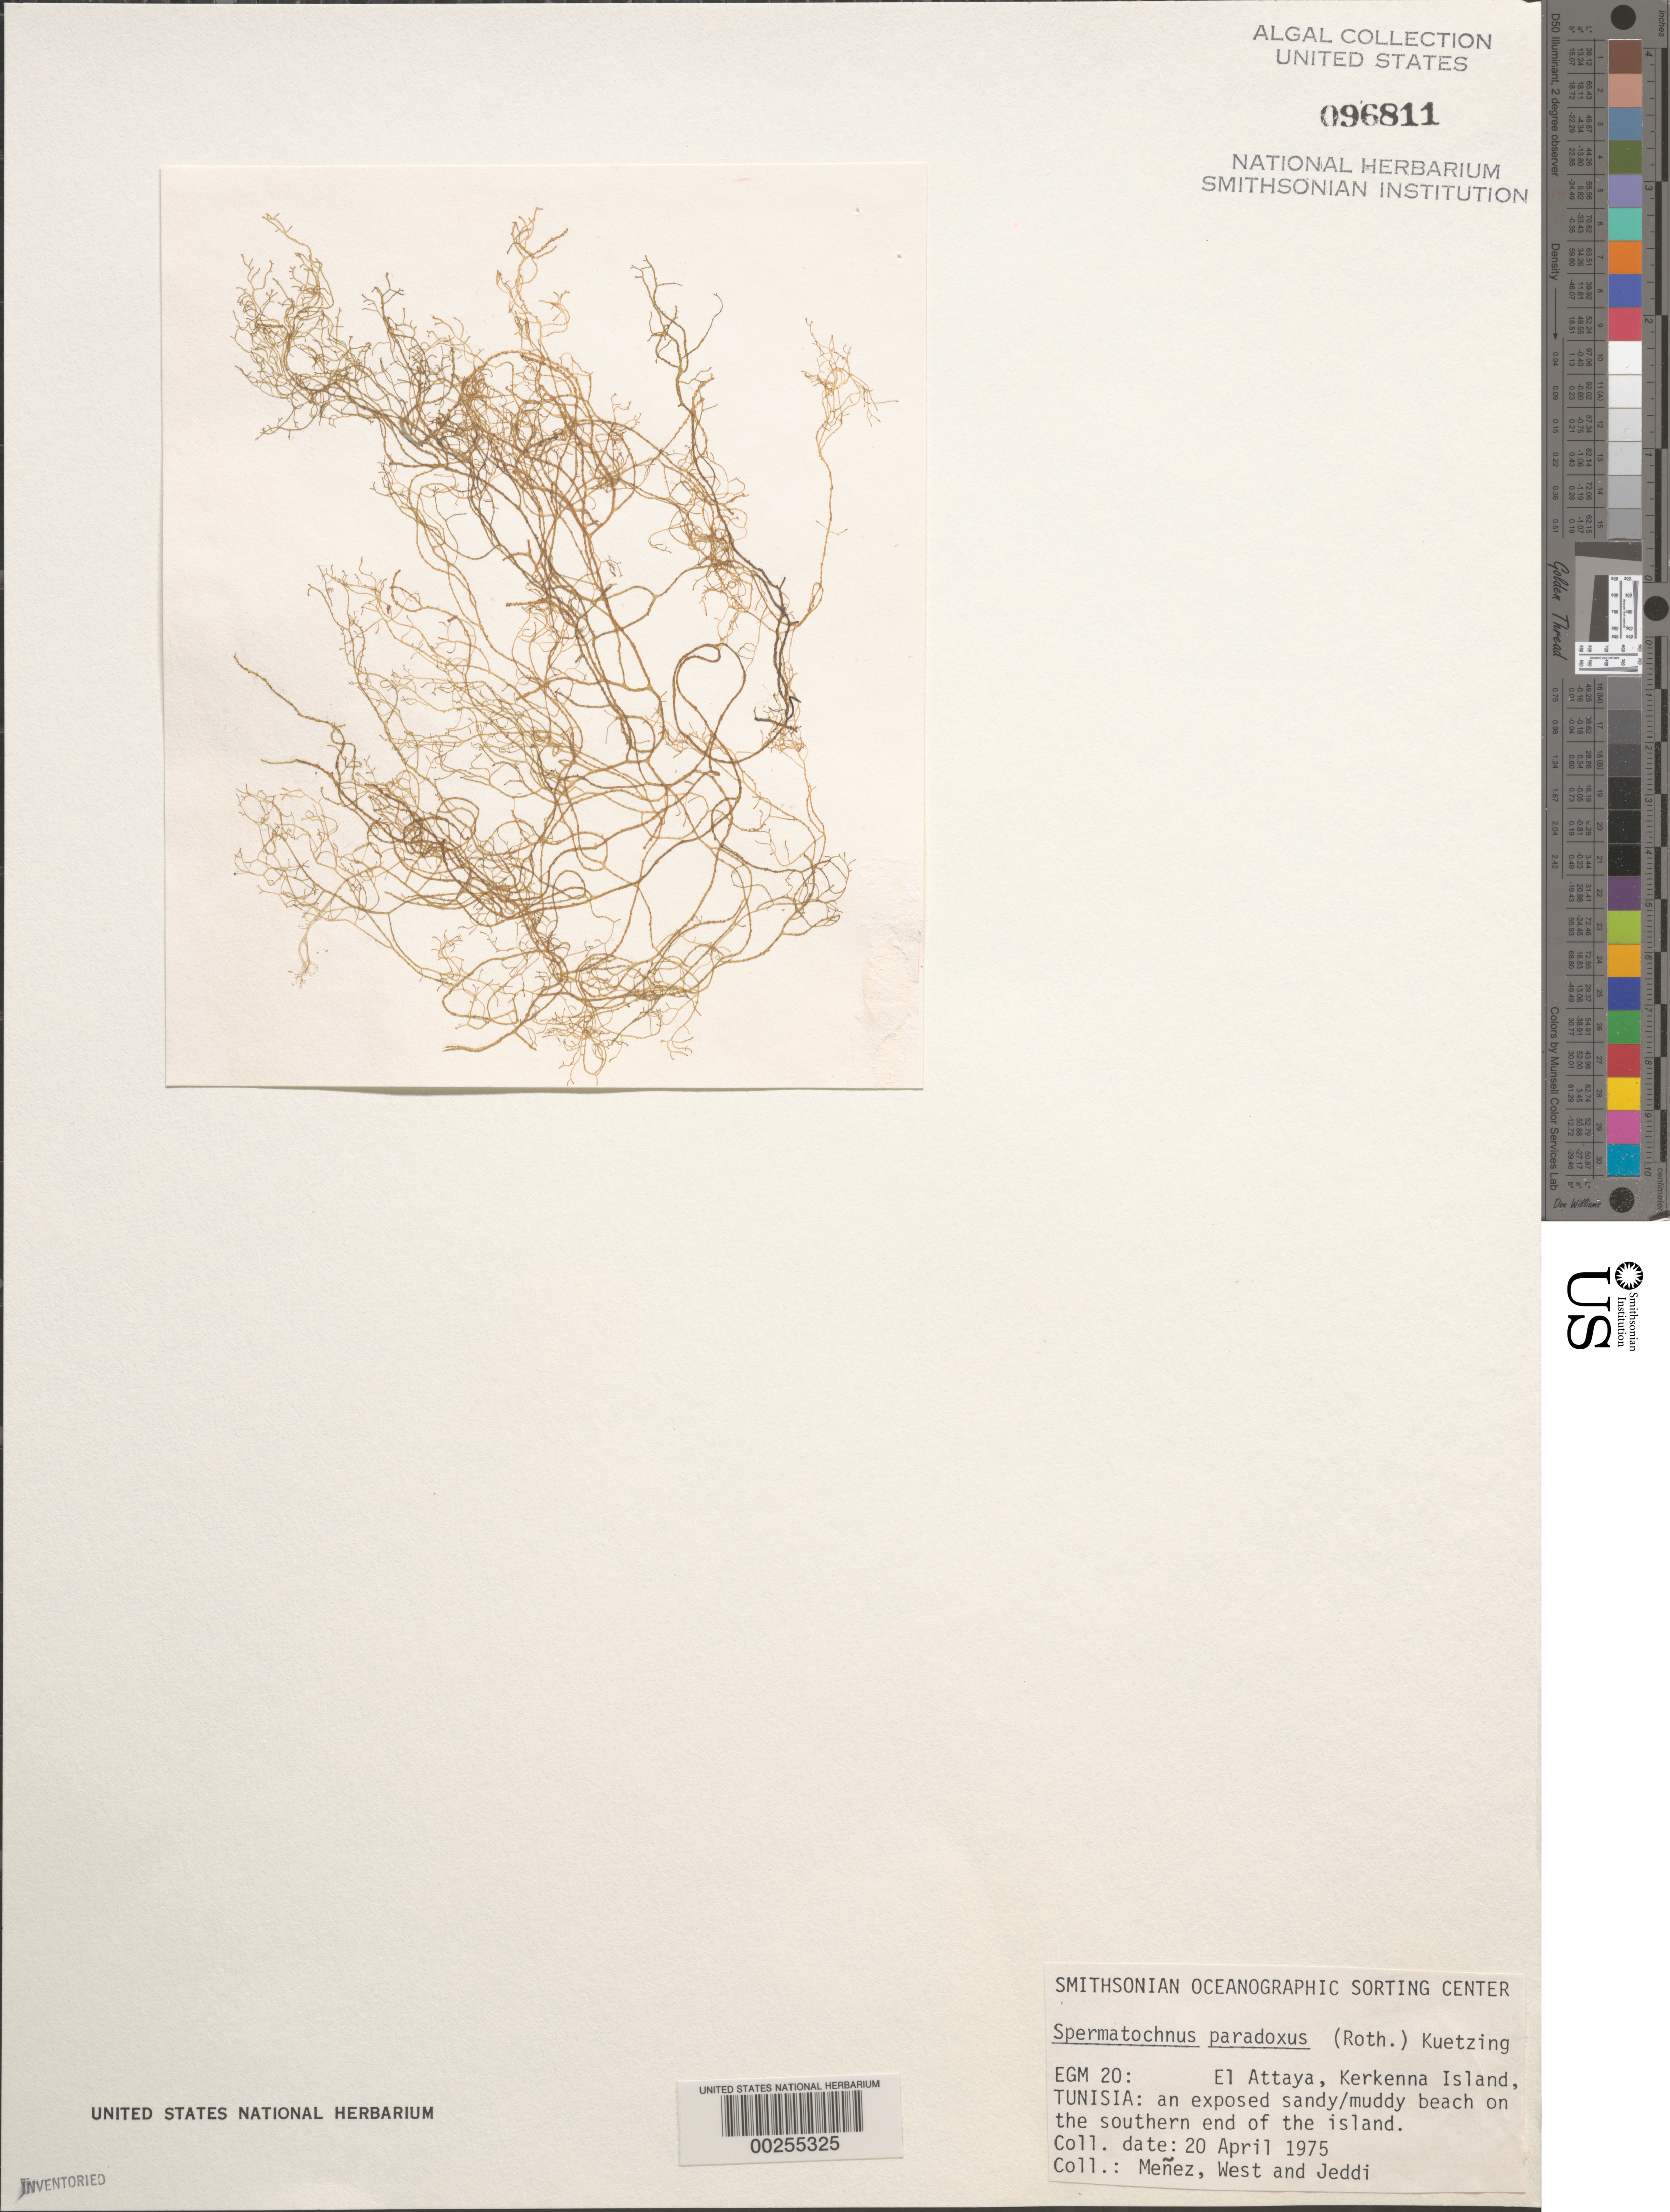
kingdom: Chromista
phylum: Ochrophyta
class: Phaeophyceae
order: Ectocarpales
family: Chordariaceae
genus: Spermatochnus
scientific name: Spermatochnus paradoxus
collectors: Meñez, -. West & -. Jeddi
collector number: EGM 20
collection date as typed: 20 Apr 1975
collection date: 1975-04-20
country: Tunisia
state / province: Sfax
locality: El attaya, kerkenna island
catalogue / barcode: US 96811